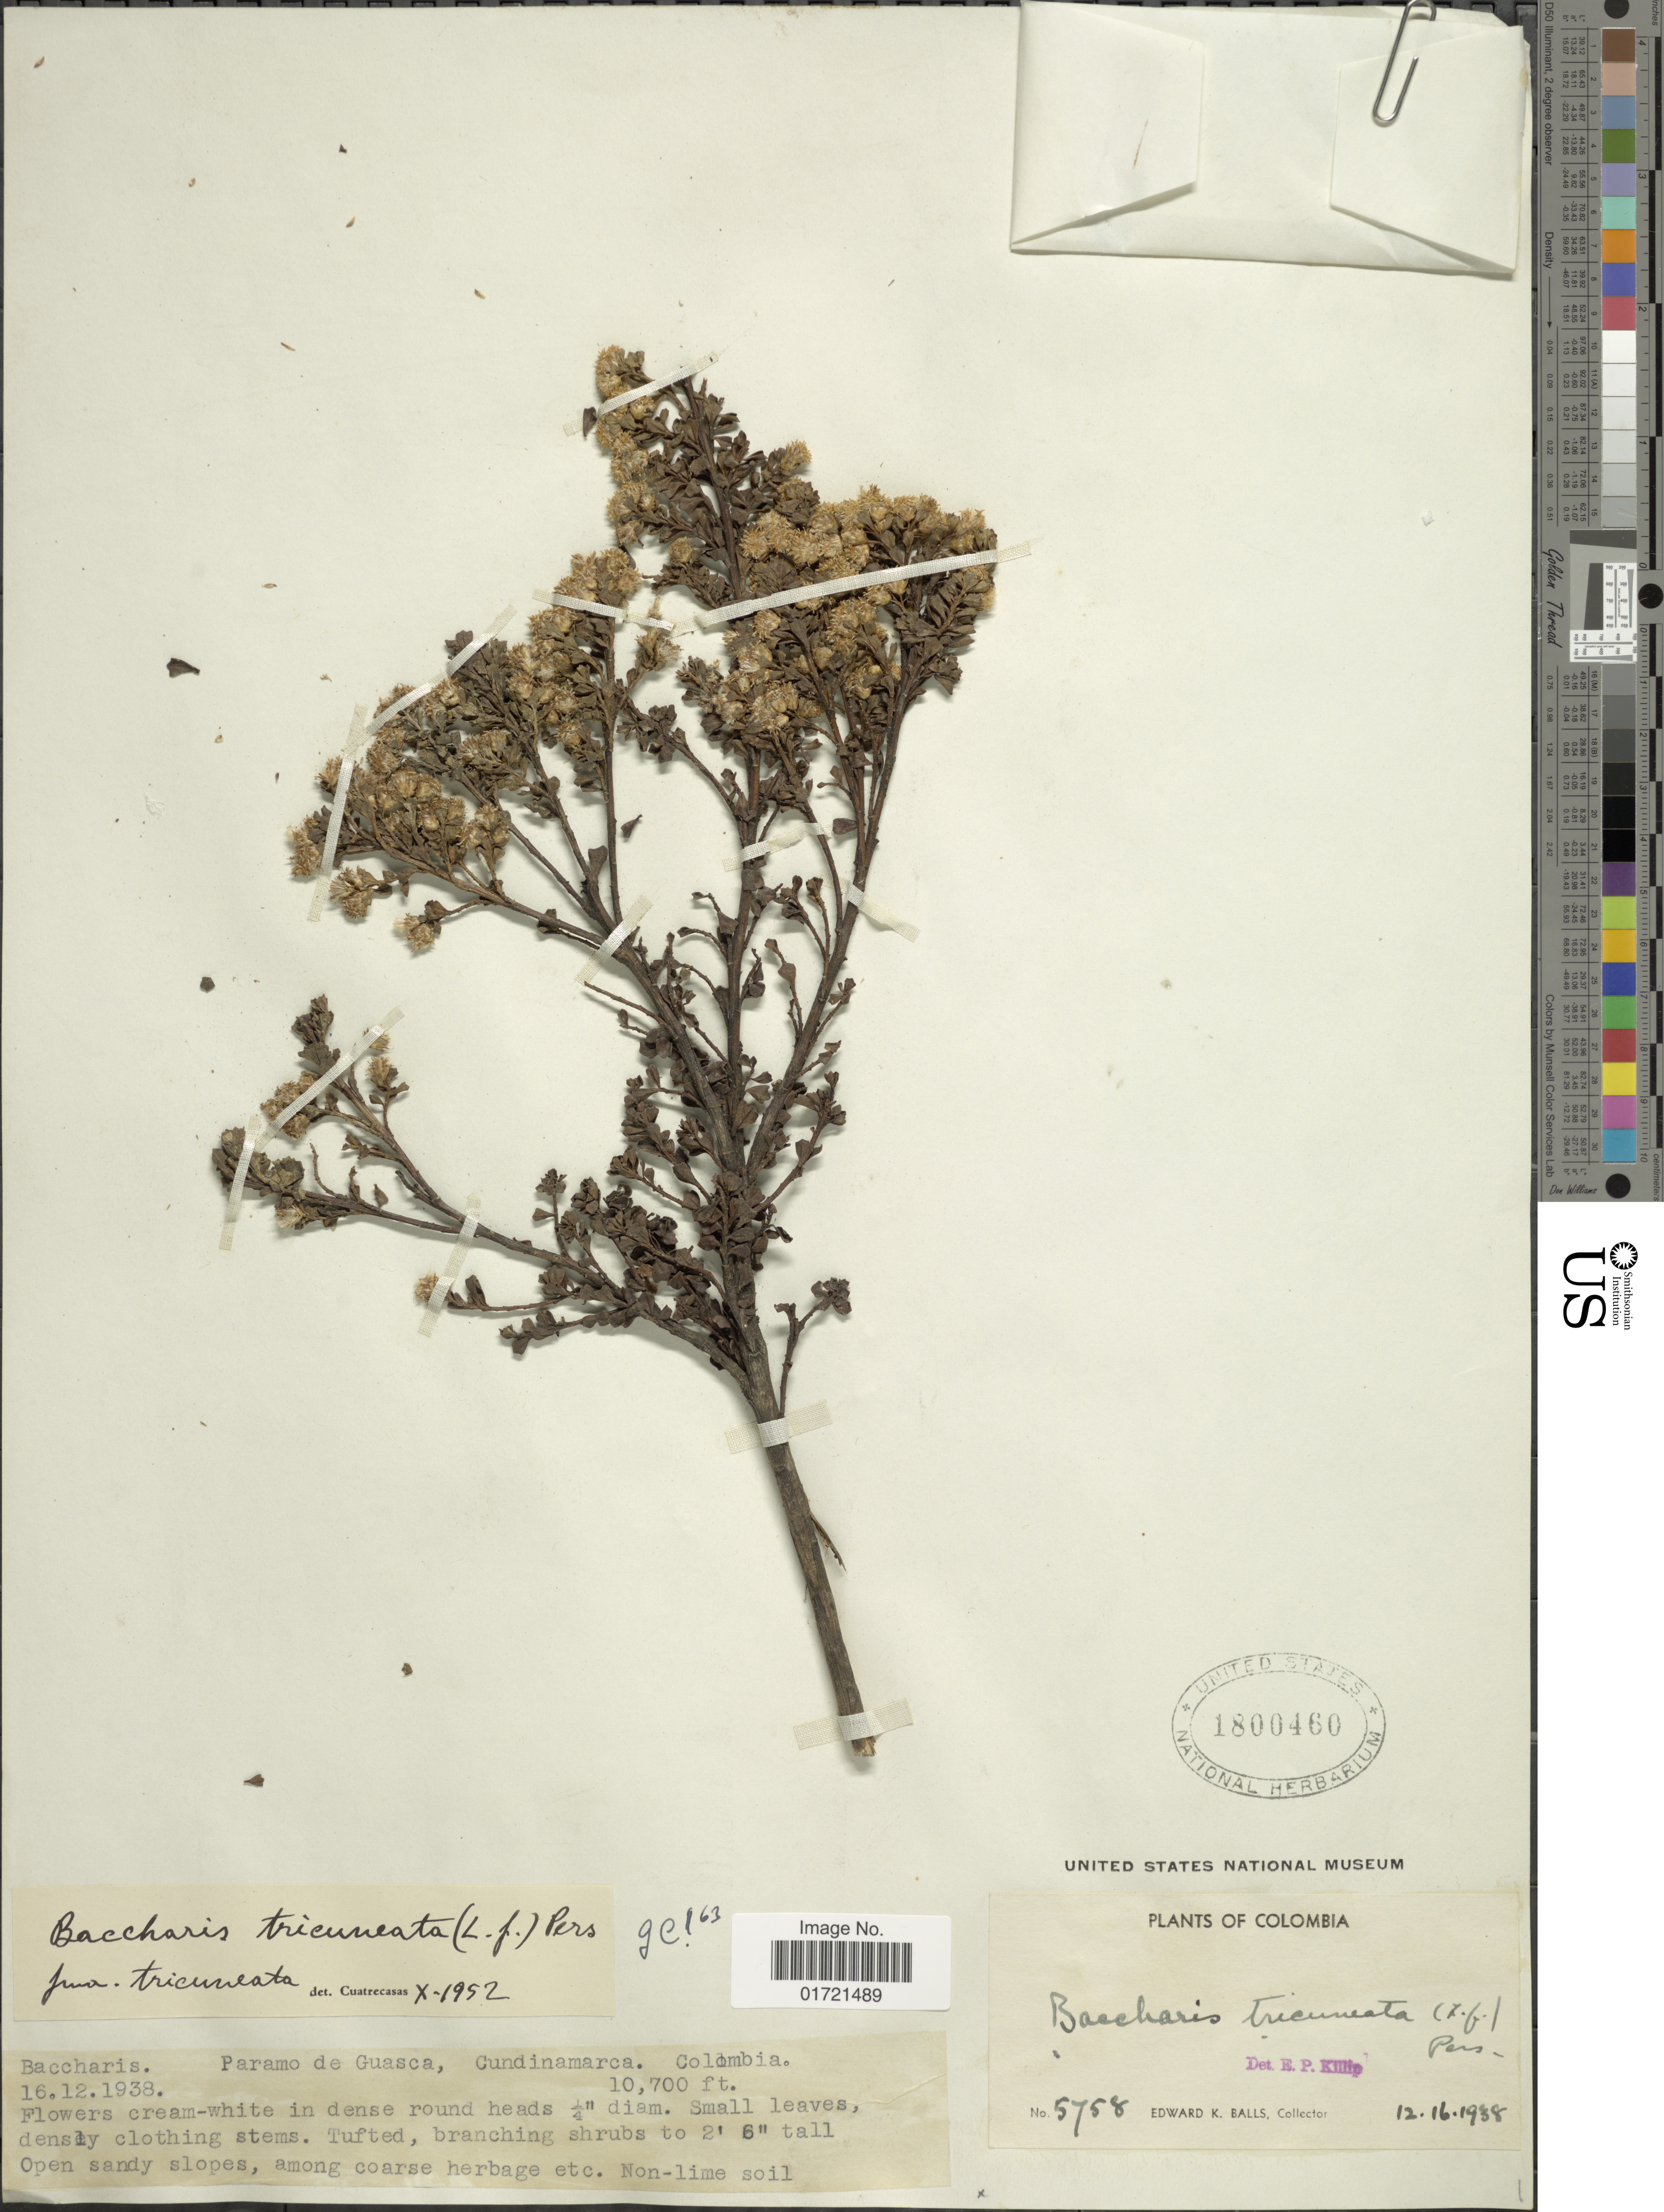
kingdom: Plantae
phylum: Tracheophyta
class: Magnoliopsida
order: Asterales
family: Asteraceae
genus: Baccharis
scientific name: Baccharis tricuneata f. tricuneata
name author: (L. f.) Pers.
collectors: E. K. Balls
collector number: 5758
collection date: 1938-12-16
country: Colombia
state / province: Cundinamarca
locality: Paramo de Guasca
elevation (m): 3261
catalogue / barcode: US 1800460